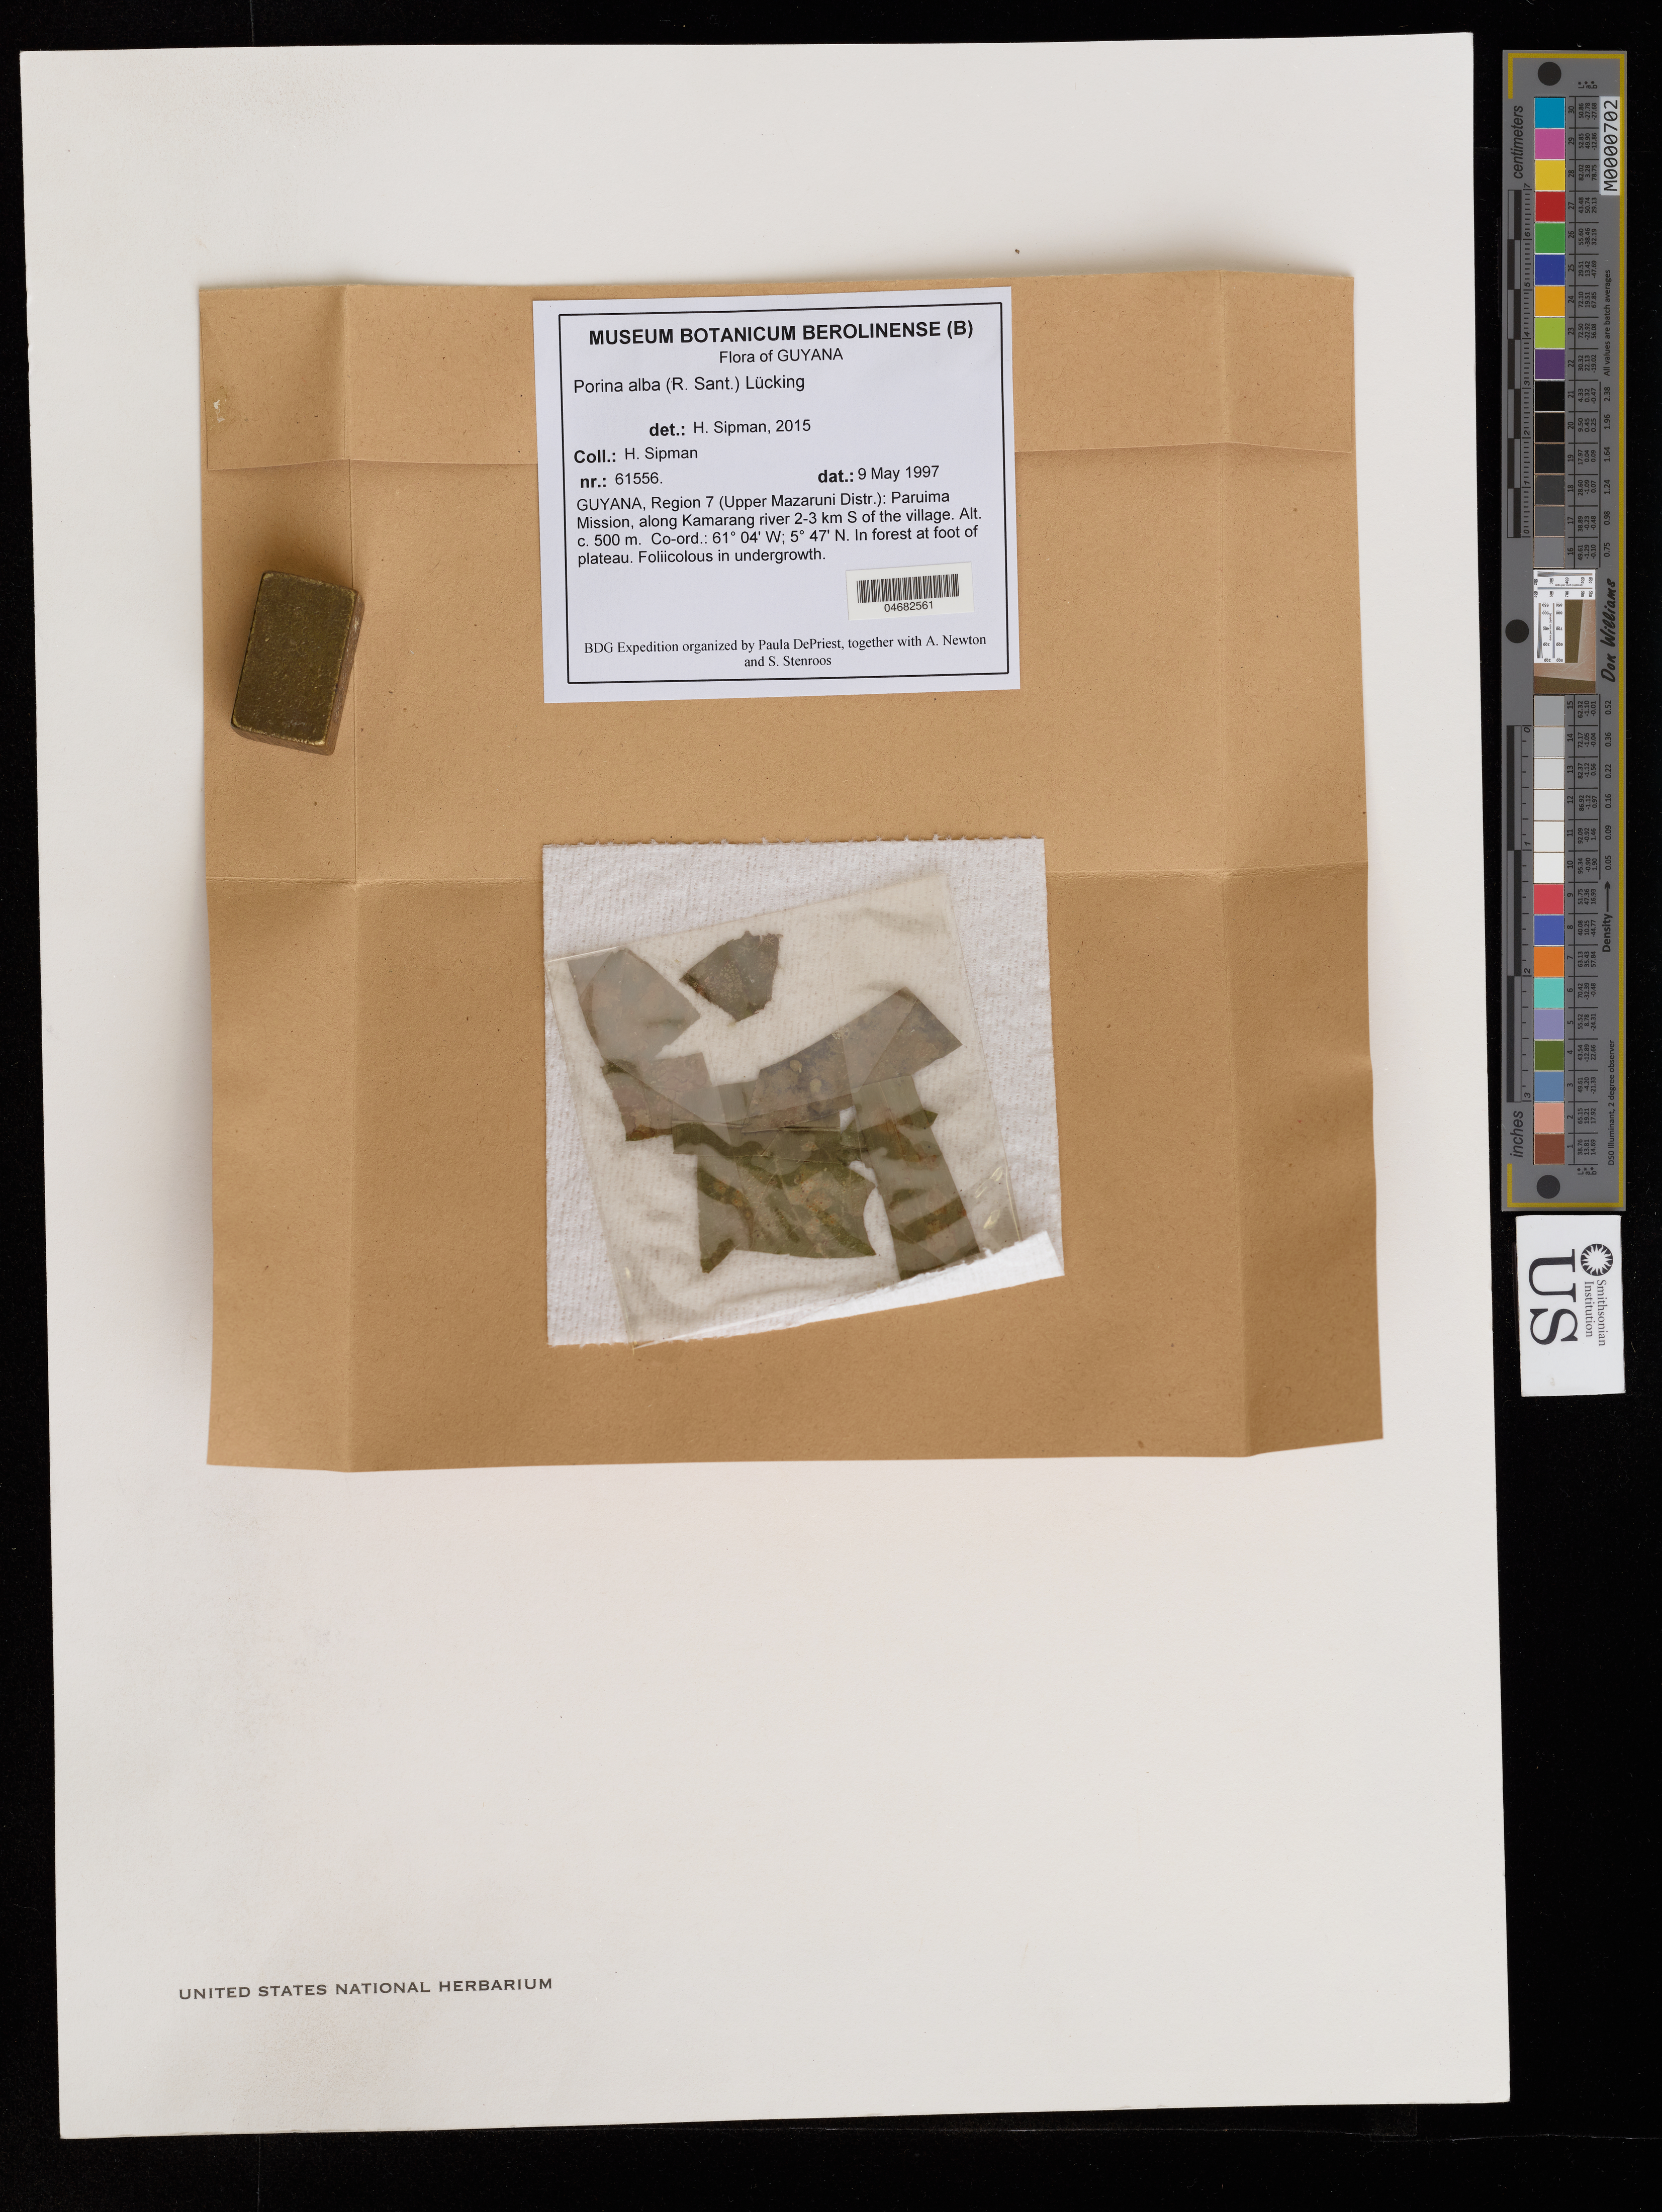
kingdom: Fungi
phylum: Ascomycota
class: Lecanoromycetes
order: Pertusariales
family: Pertusariaceae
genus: Porina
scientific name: Porina alba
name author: (R. Sant.) Lücking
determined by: Sipman, H.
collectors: H. Sipman et al.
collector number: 61556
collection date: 1997-05-09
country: Guyana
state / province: Mazaruni-Potaro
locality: Upper Mazaruni Distr. Paruima Mission, along Kamarang River 2-3 km S of the village.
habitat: In forest at foot of plateau. Foliicolous in undergrowth.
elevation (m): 500